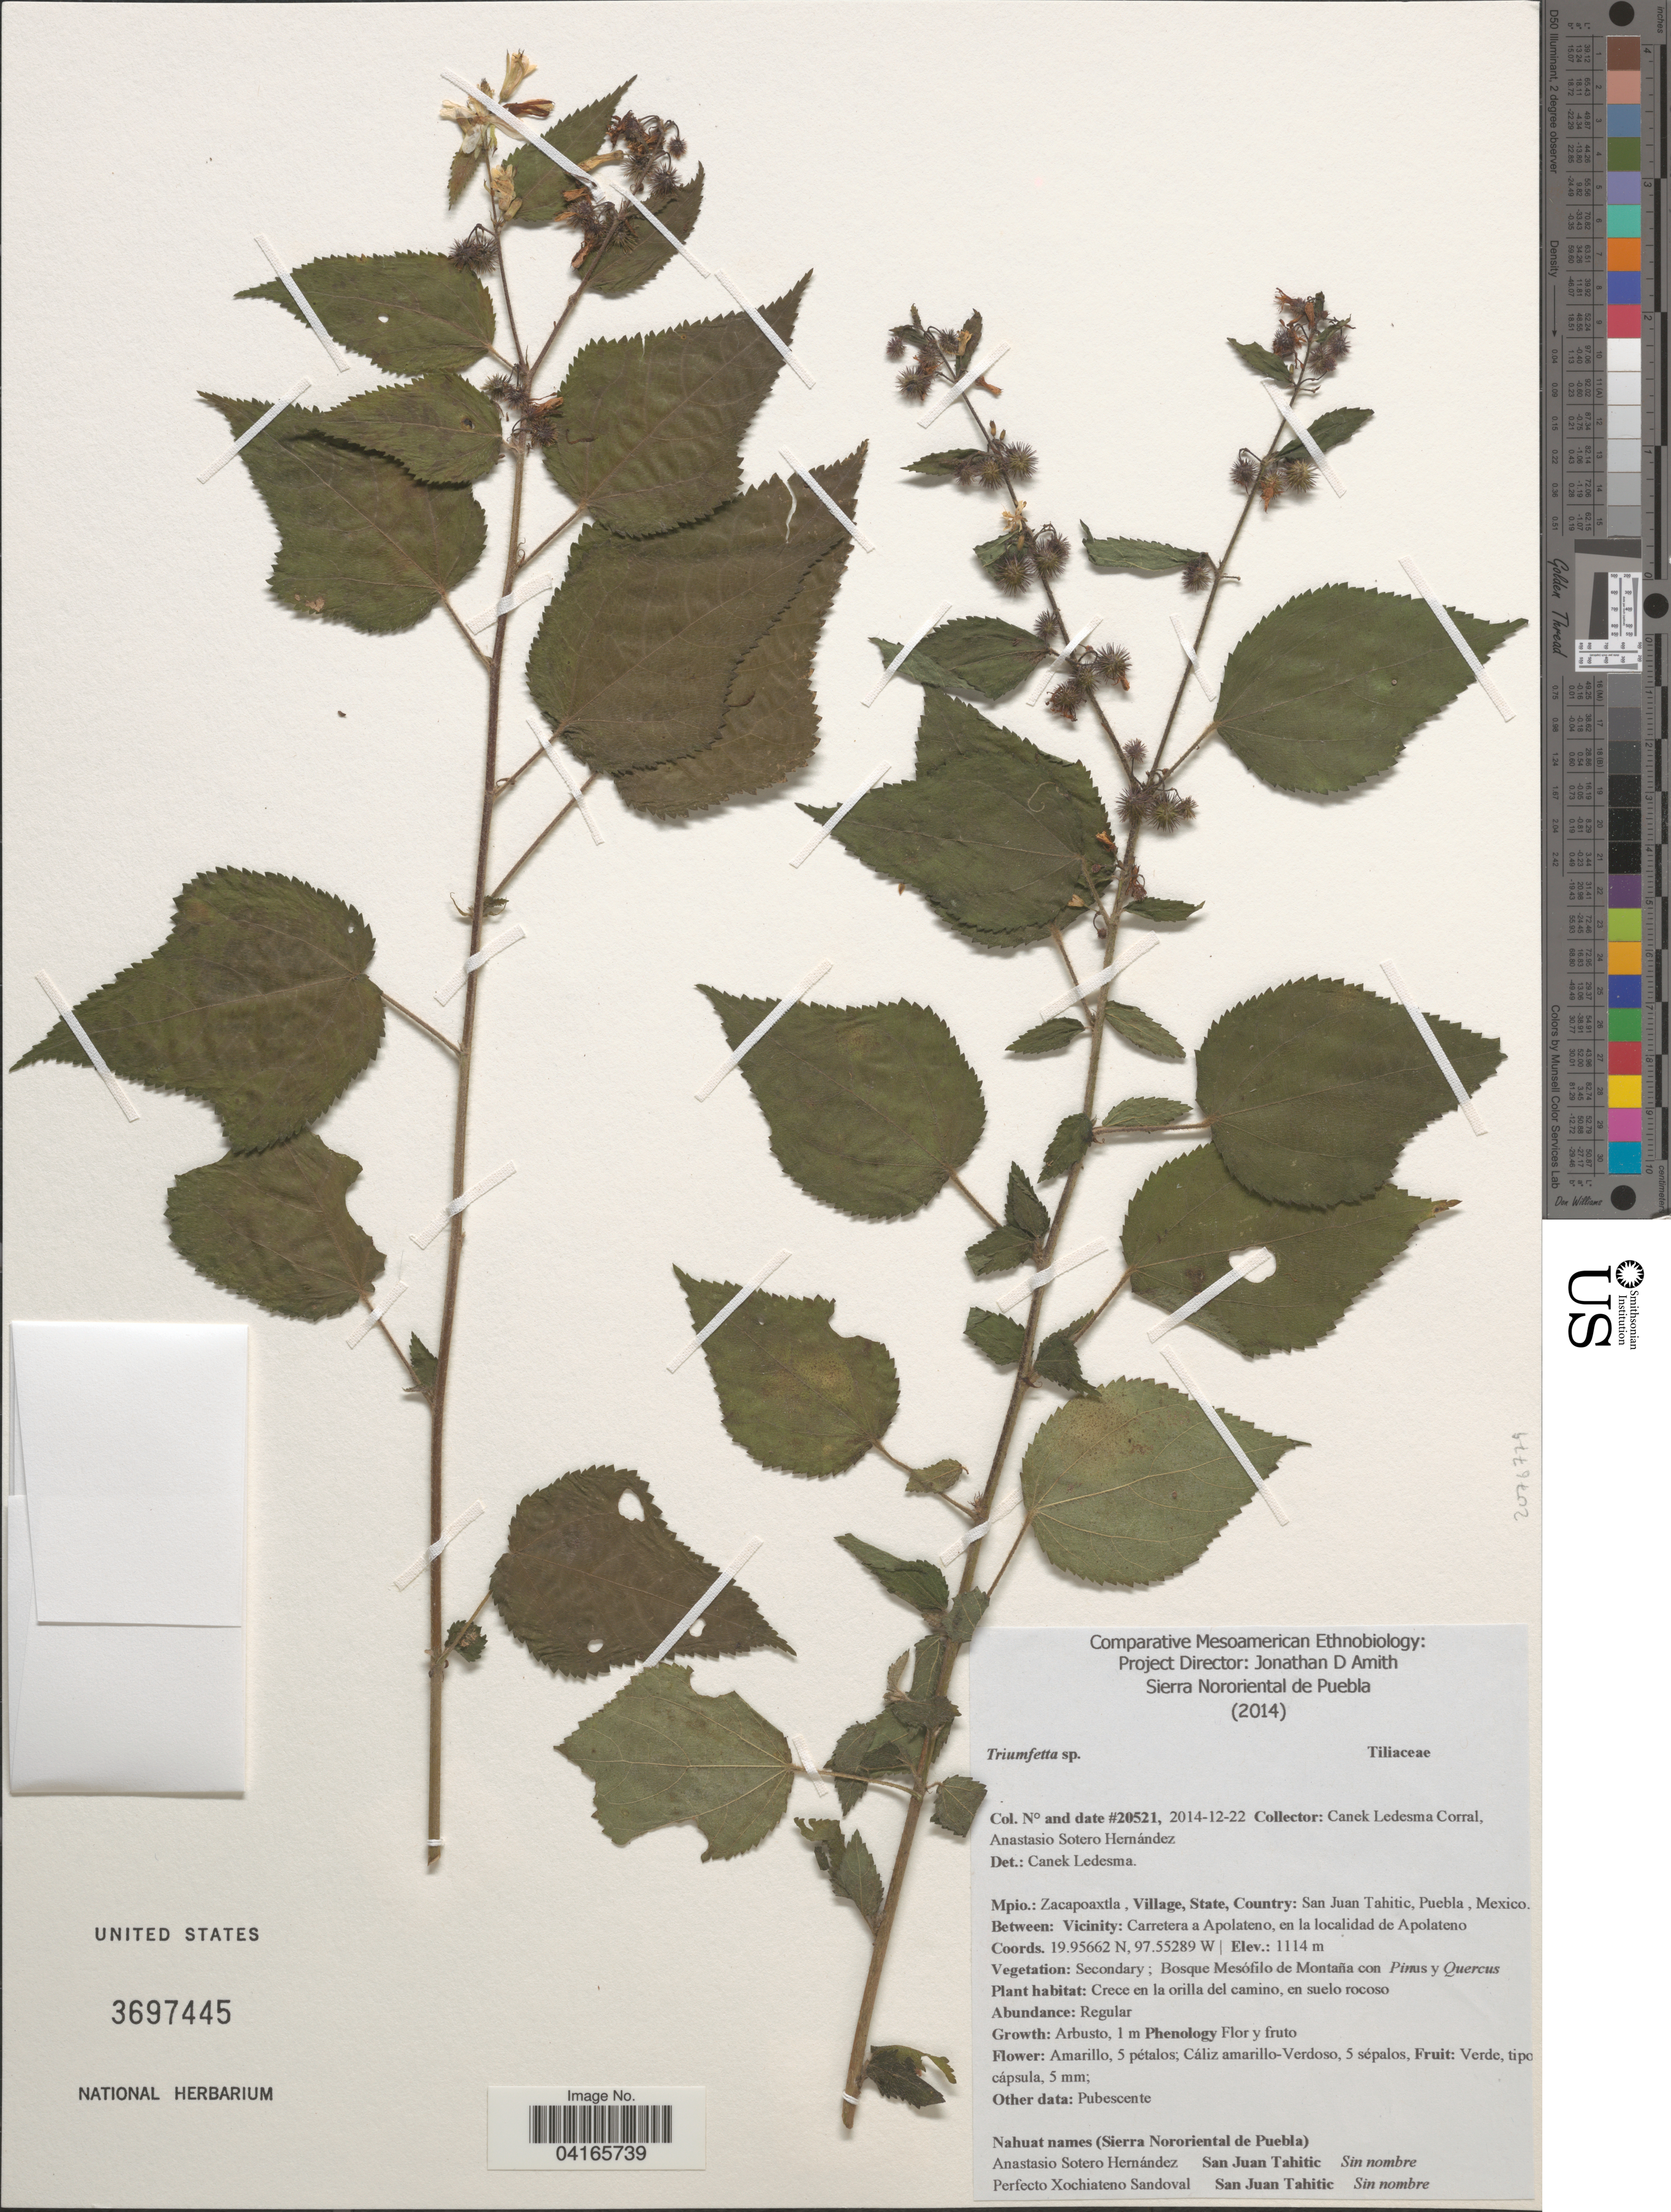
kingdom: Plantae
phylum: Tracheophyta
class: Magnoliopsida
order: Malvales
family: Malvaceae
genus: Triumfetta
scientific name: Triumfetta bogotensis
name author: DC.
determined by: Dorr, Laurence J., Curator (BOT), Smithsonian Institution - National Museum of Natural History (UNITED STATES)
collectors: Canek Ledesma C. & A. Sotero H.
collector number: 20521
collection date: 2014-12-22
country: Mexico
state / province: Puebla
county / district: Zacapoaxtla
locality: San Juan Tahitic. Carretera a Apolateno, en la localidad de Apolateno.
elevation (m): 1114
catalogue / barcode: US 3697445